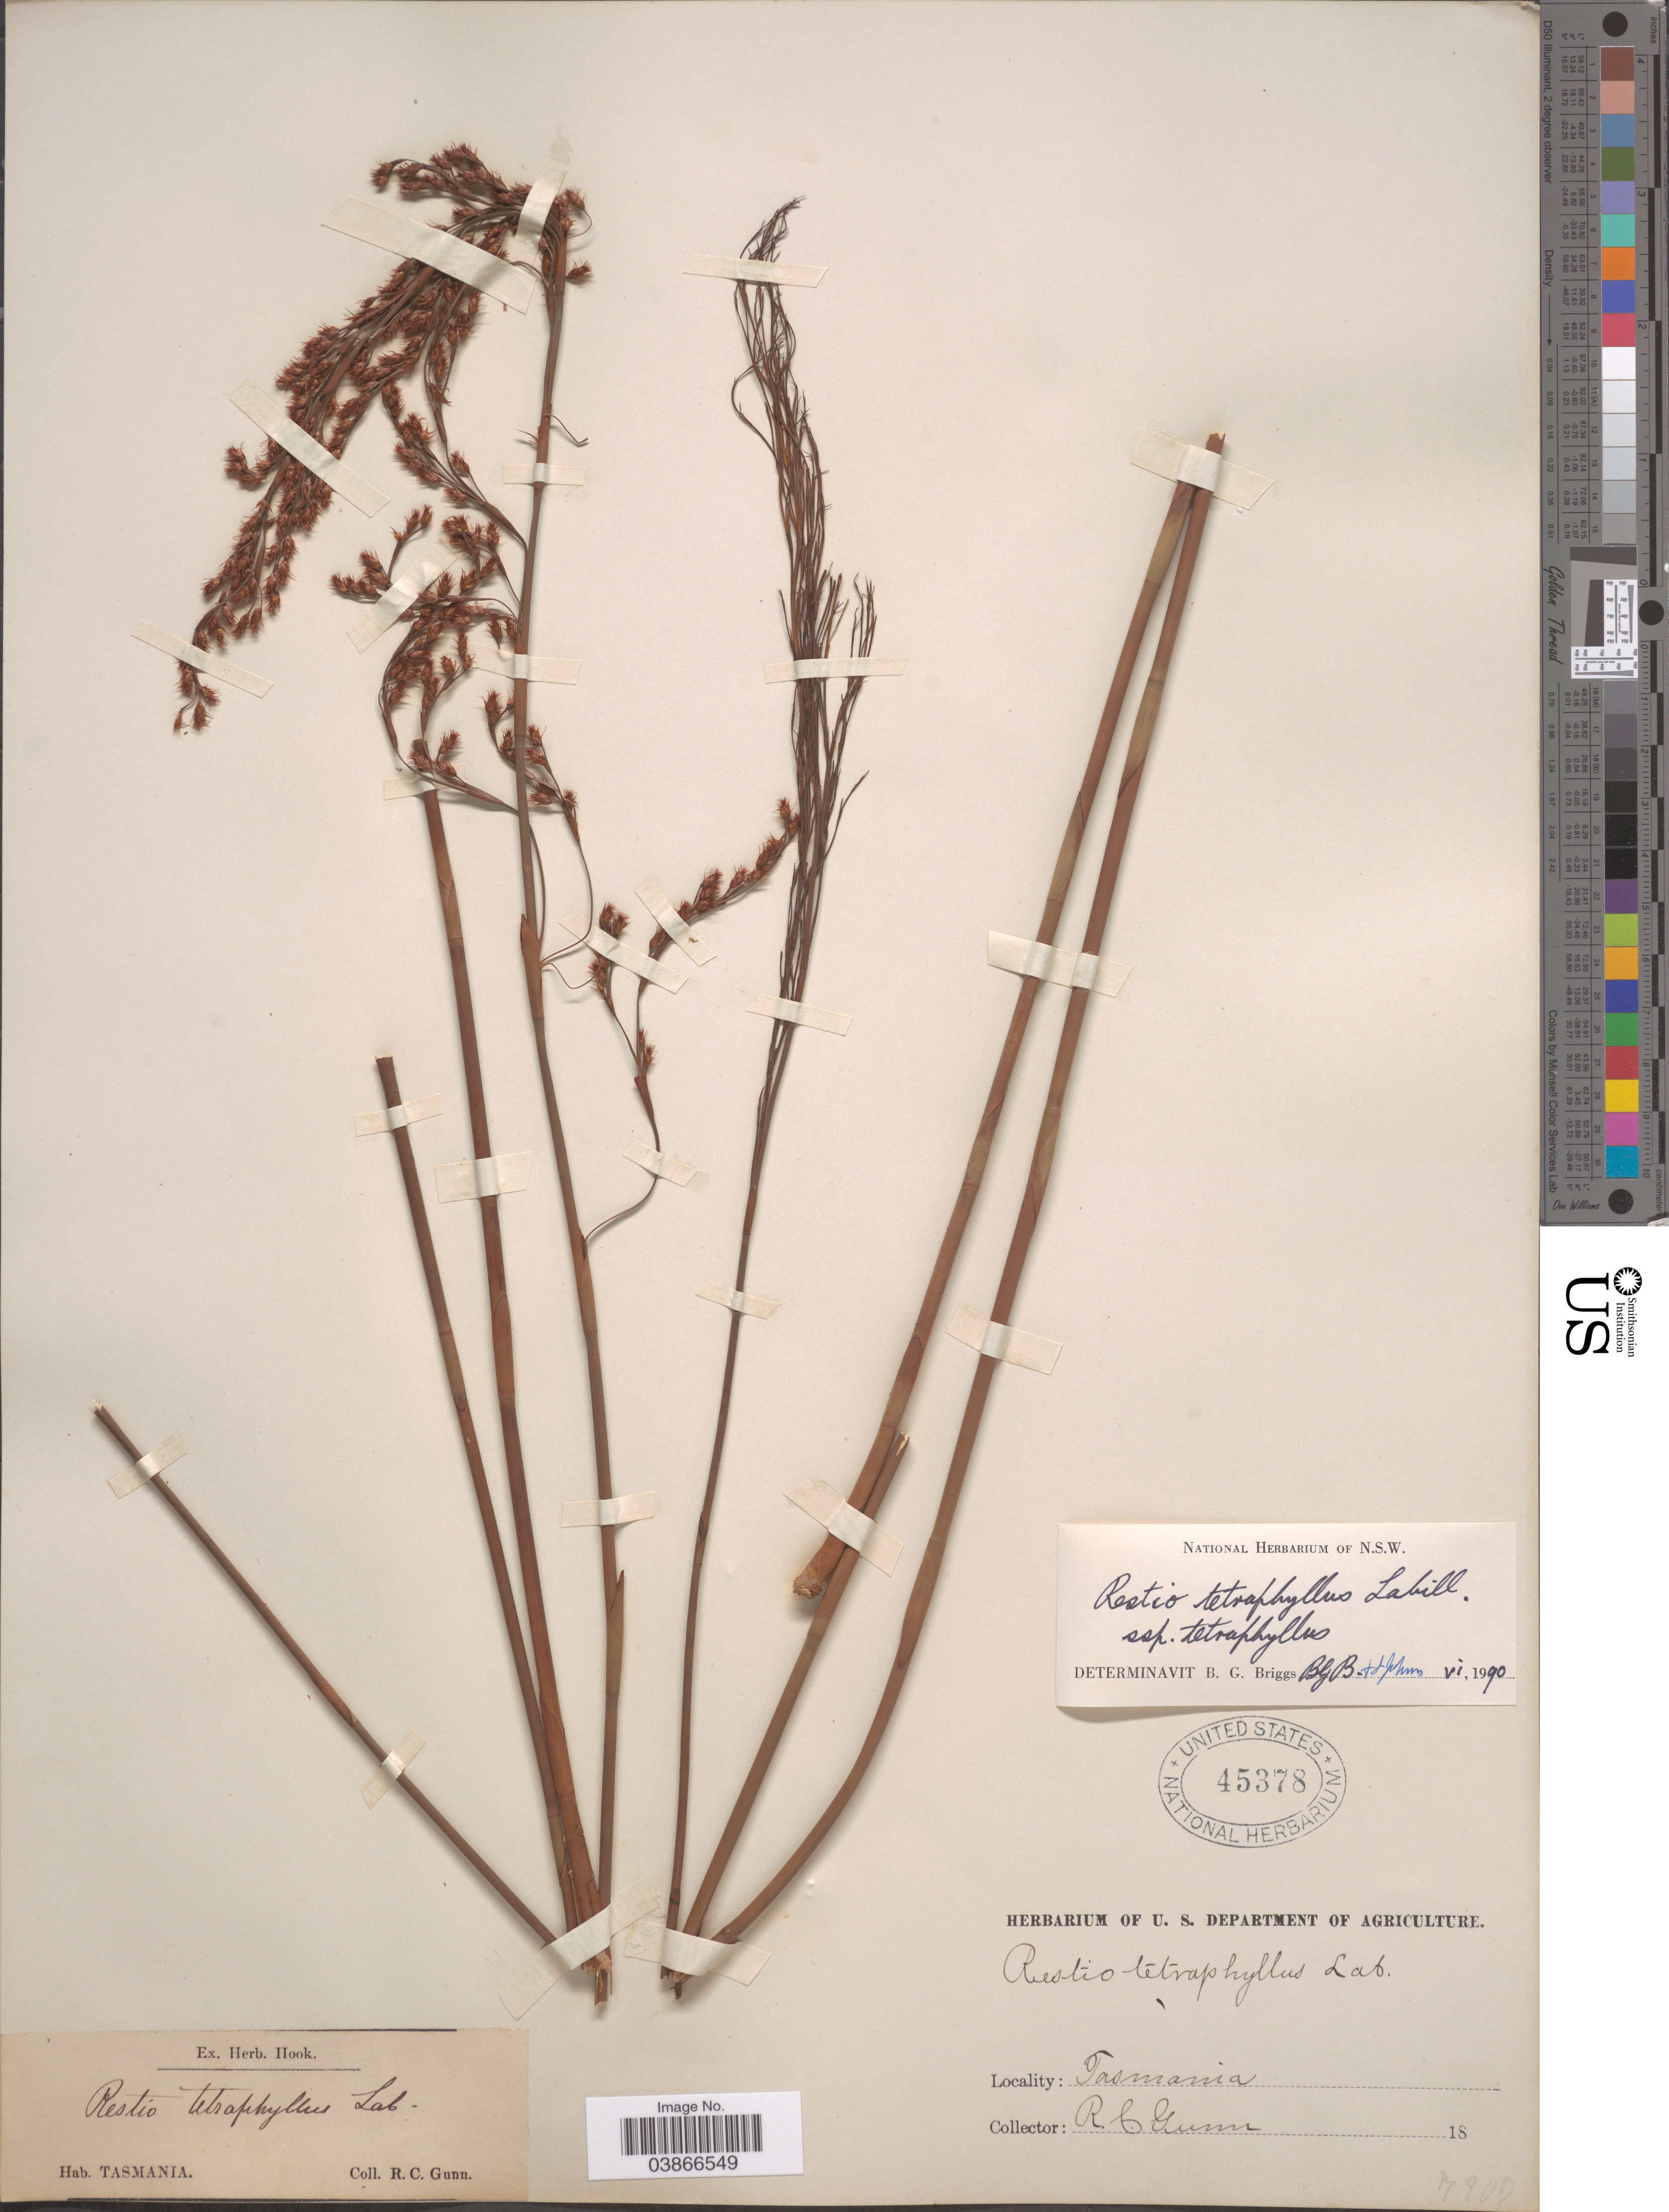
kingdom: Plantae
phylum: Tracheophyta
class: Liliopsida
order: Poales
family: Restionaceae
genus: Baloskion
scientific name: Baloskion tetraphyllum subsp. meiostachyum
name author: (L.A.S. Johnson & O.D. Evans) B.G. Briggs & L.A.S. Johnson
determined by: Strong, Mark T., (BOT), Smithsonian Institution - National Museum of Natural History (UNITED STATES)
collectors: R. Gunn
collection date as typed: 18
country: Australia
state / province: Tasmania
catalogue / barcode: US 45378